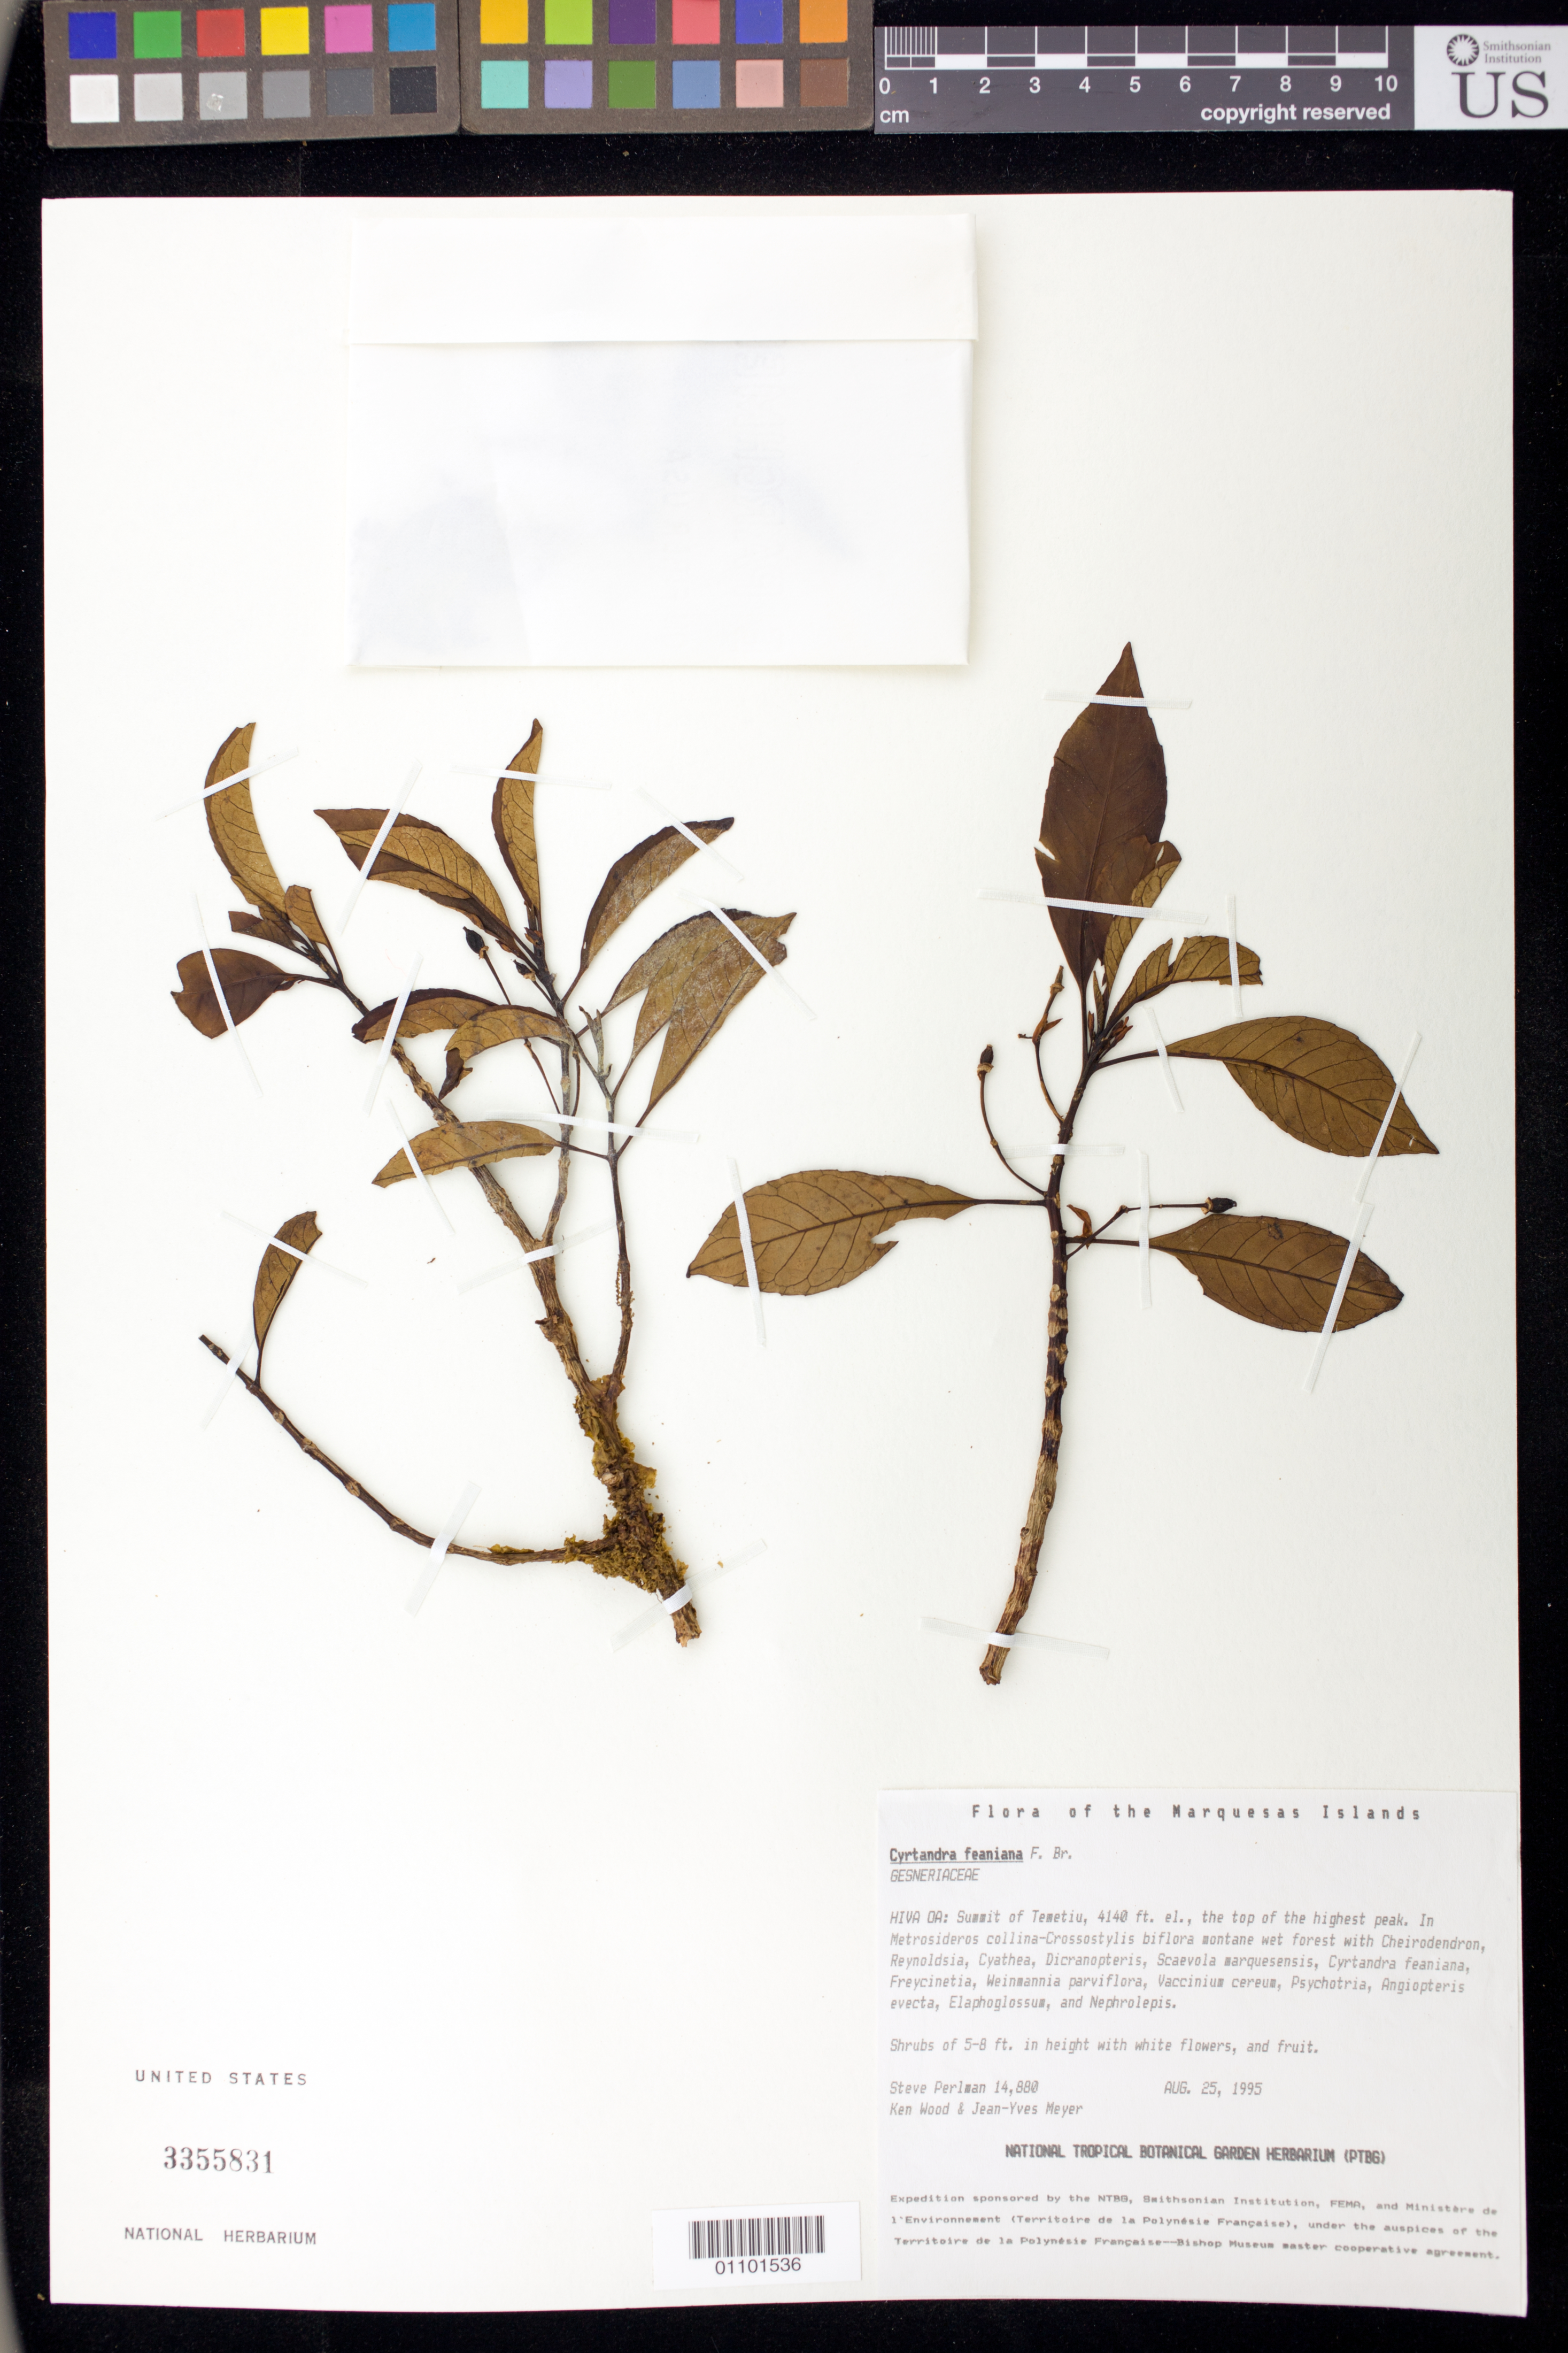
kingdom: Plantae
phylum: Tracheophyta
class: Magnoliopsida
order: Lamiales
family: Gesneriaceae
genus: Cyrtandra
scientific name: Cyrtandra feaniana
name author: F. Br.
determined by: Wagner, W. L., (BOT), Smithsonian Institution - National Museum of Natural History (UNITED STATES)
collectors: S. P. Perlman, K. R. Wood & J.-Y. Meyer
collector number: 14880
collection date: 1995-08-25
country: French Polynesia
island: Hiva Oa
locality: Summit of Temetiu, top of highest peak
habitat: In Metrosideros collina - Crossostylis biflora montane wet forest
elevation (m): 1262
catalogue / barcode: US 3355831